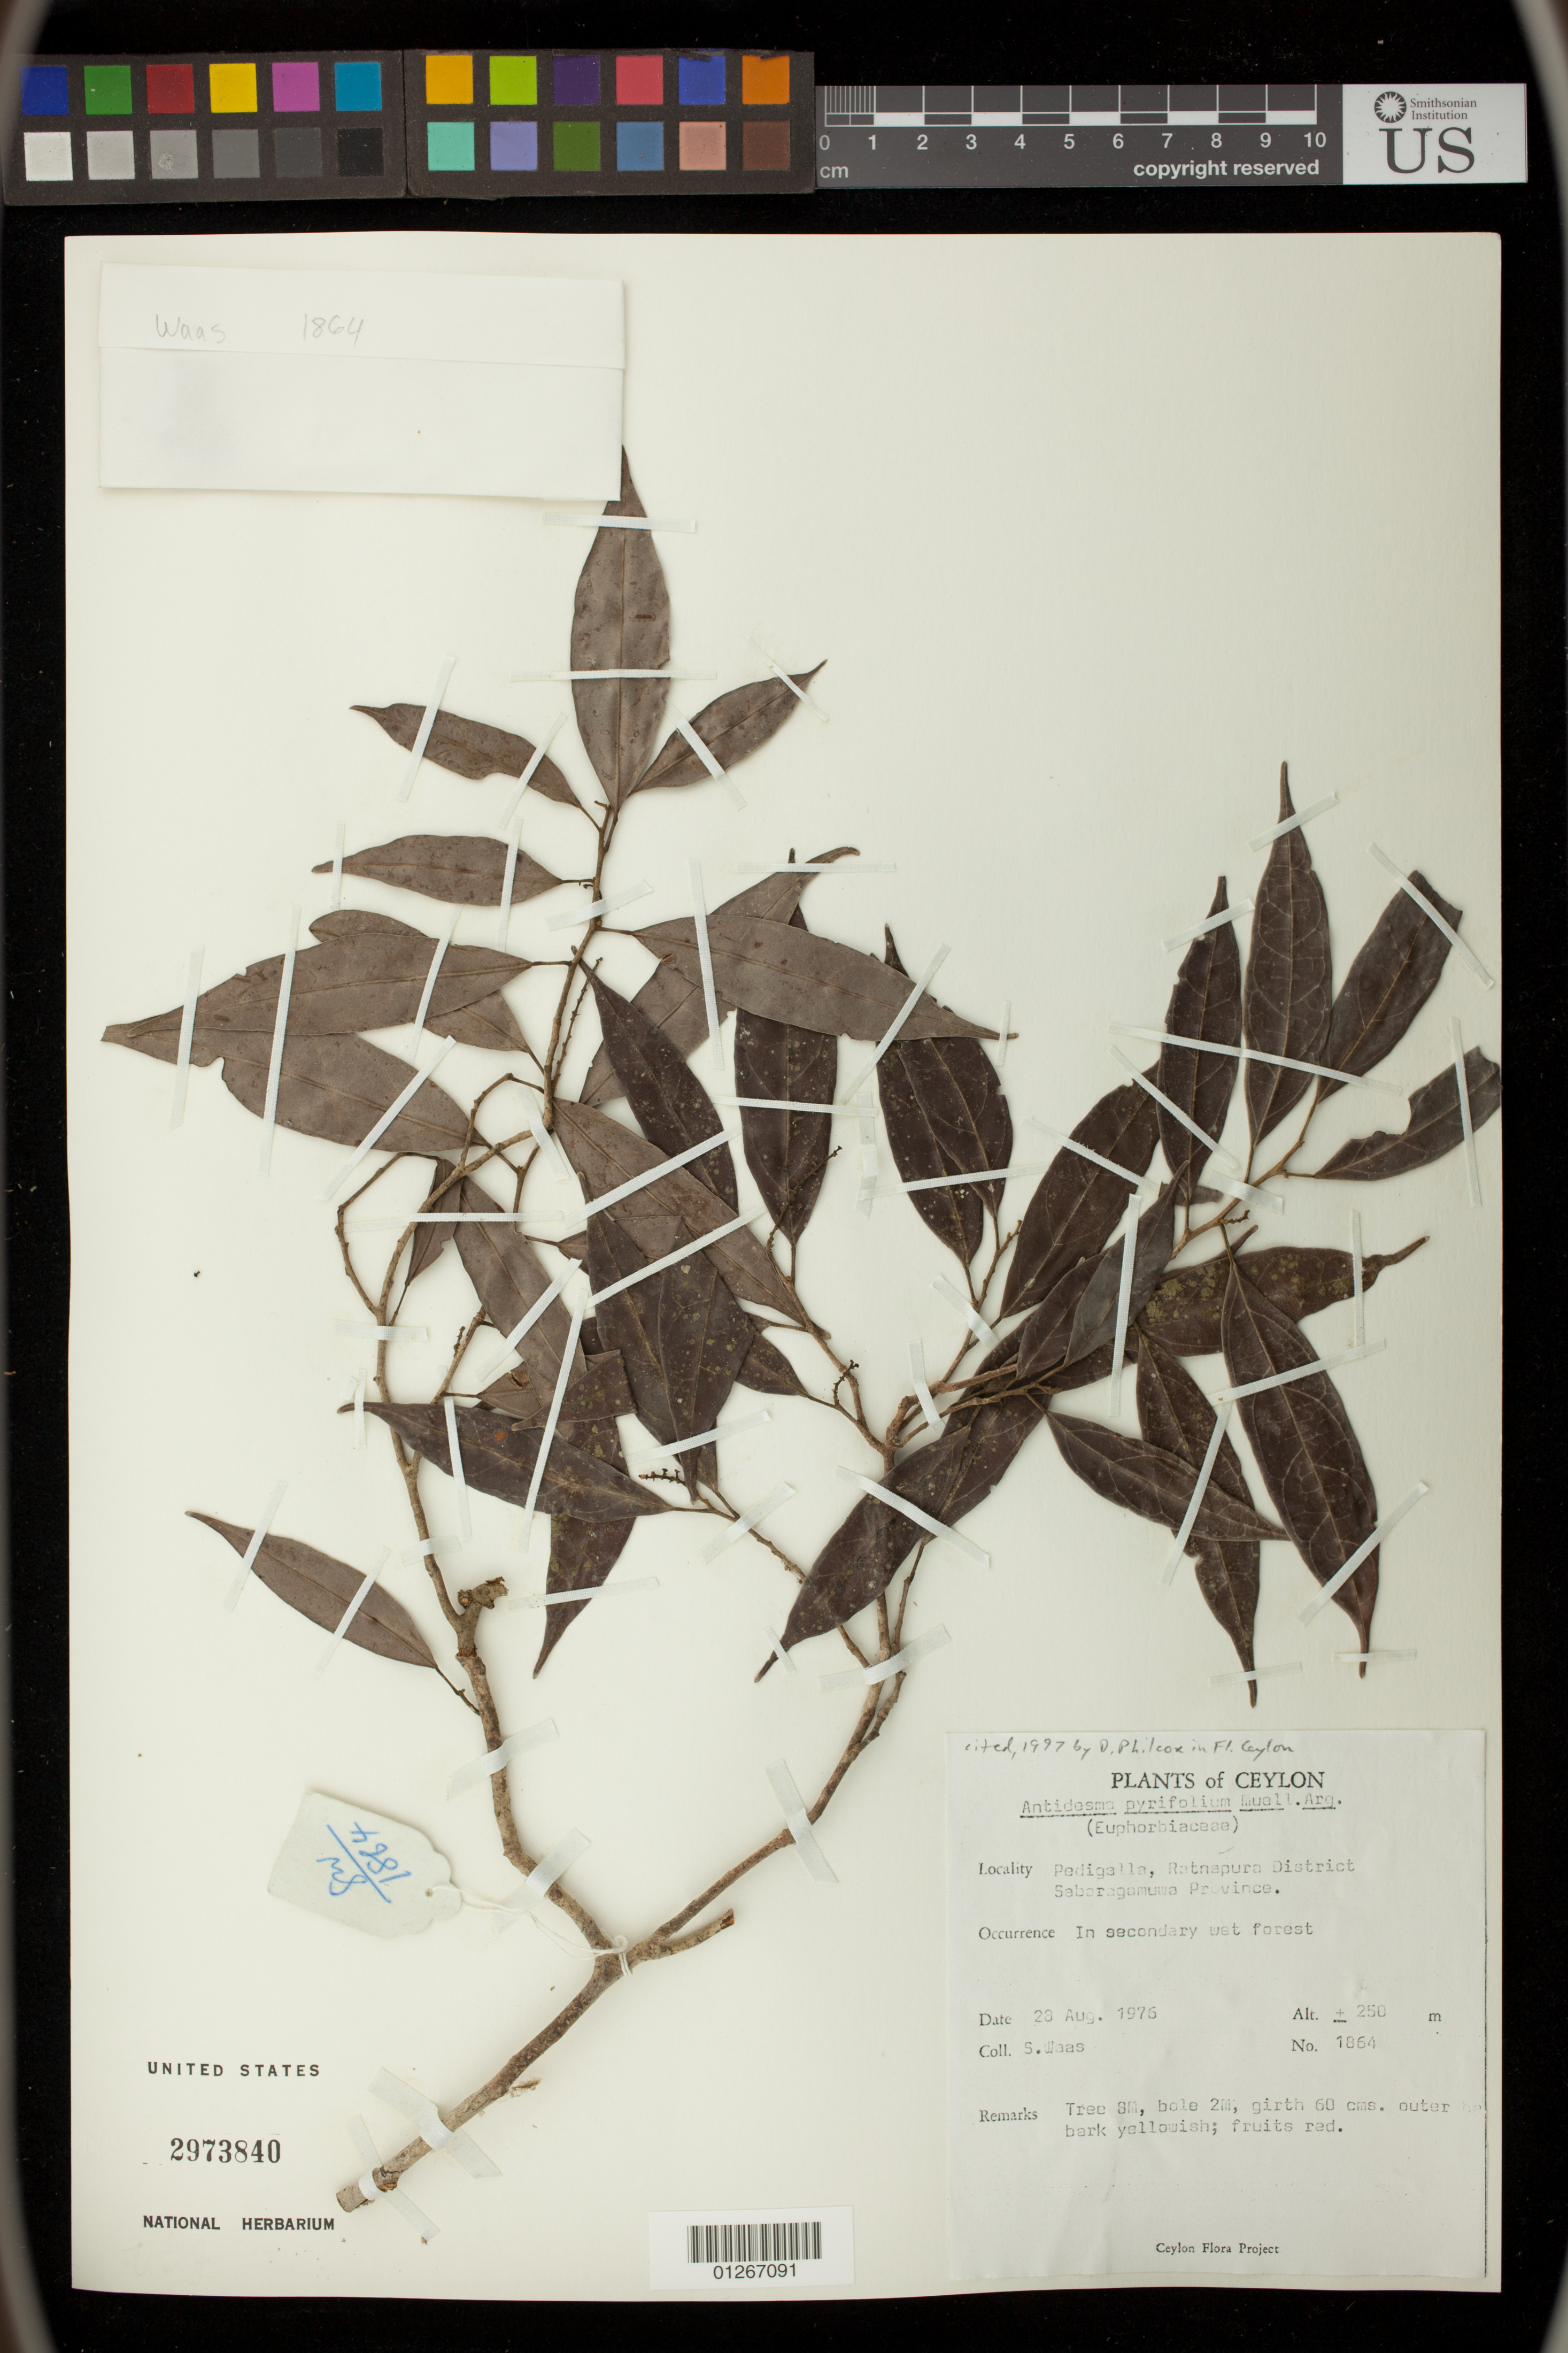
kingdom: Plantae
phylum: Tracheophyta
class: Magnoliopsida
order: Malpighiales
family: Phyllanthaceae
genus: Antidesma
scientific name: Antidesma pyrifolium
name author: Müll. Arg.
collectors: S. Waas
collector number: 1864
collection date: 1976-08-28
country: Sri Lanka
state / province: Sabaragamuwa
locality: Pedigalla, Ratnapura District, Sabaragamuwa Province.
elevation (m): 250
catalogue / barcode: US 2973840